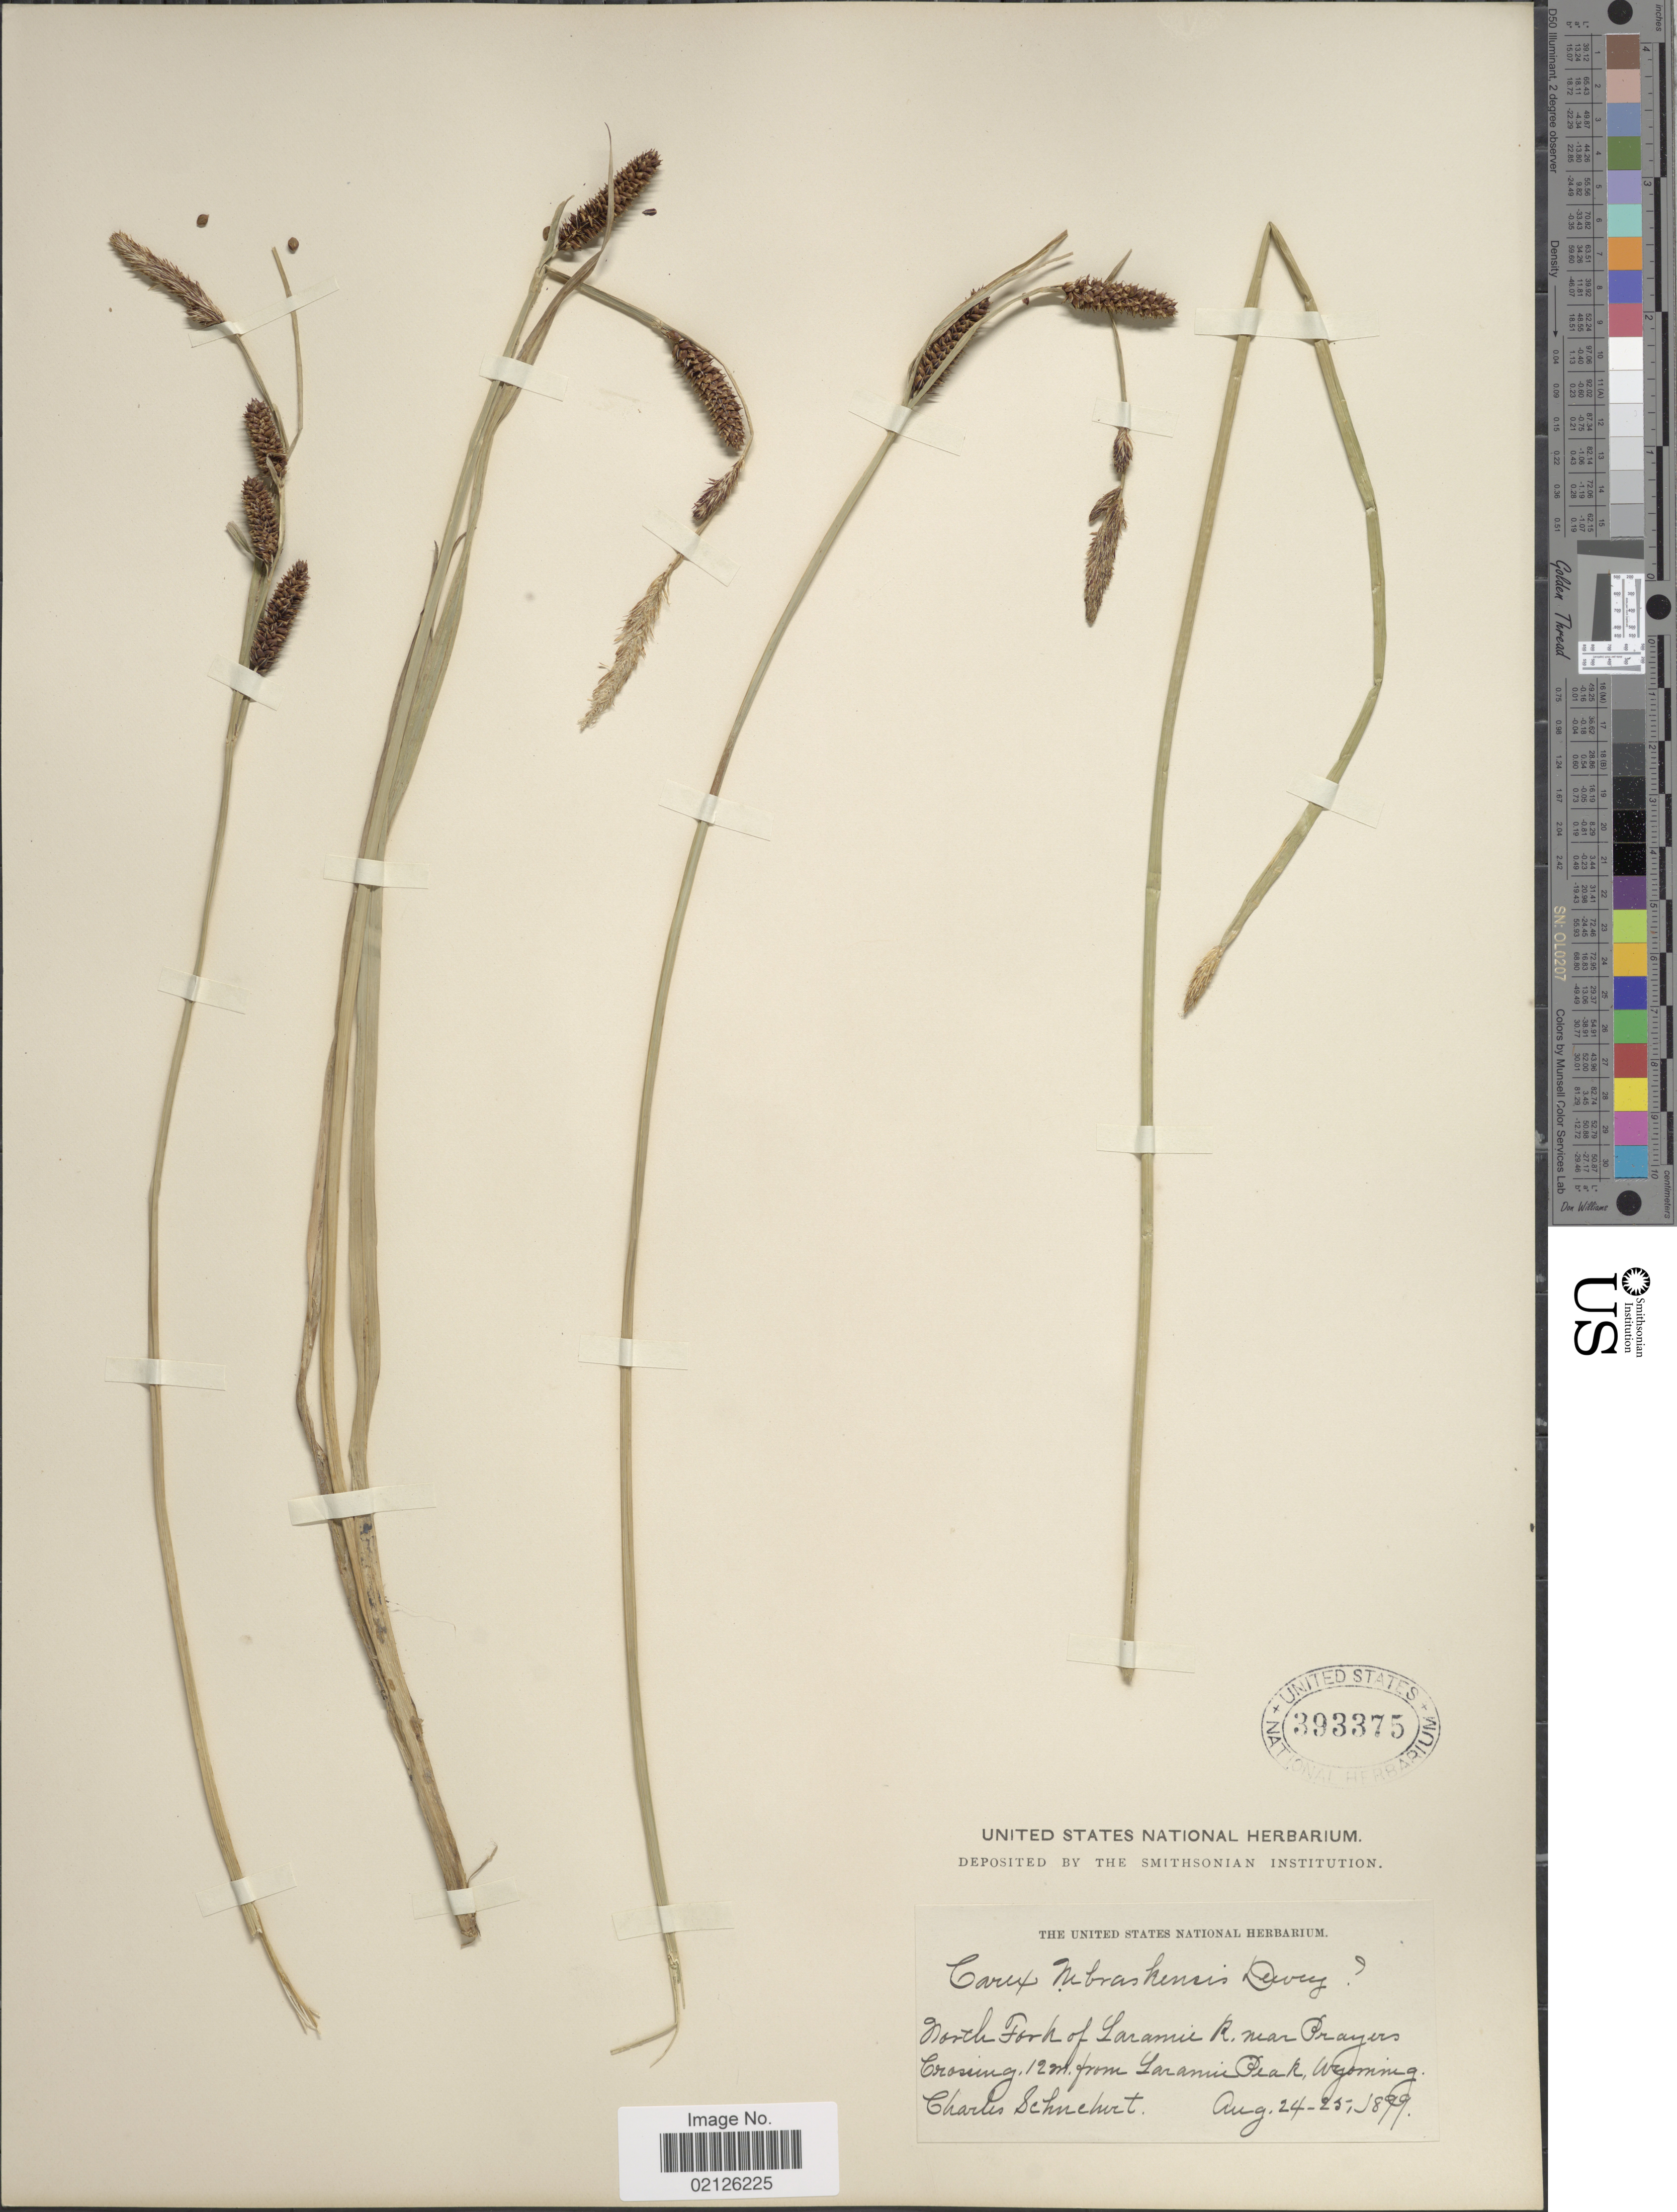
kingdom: Plantae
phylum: Tracheophyta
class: Liliopsida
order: Poales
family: Cyperaceae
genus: Carex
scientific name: Carex nebrascensis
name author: Dewey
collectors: C. Schuchert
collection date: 1899-08-24/1899-08-25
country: United States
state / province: Wyoming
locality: Nort Fork of Laramie R. near Prayers Crossing, 12 m from Laramie Peak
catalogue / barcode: US 393375